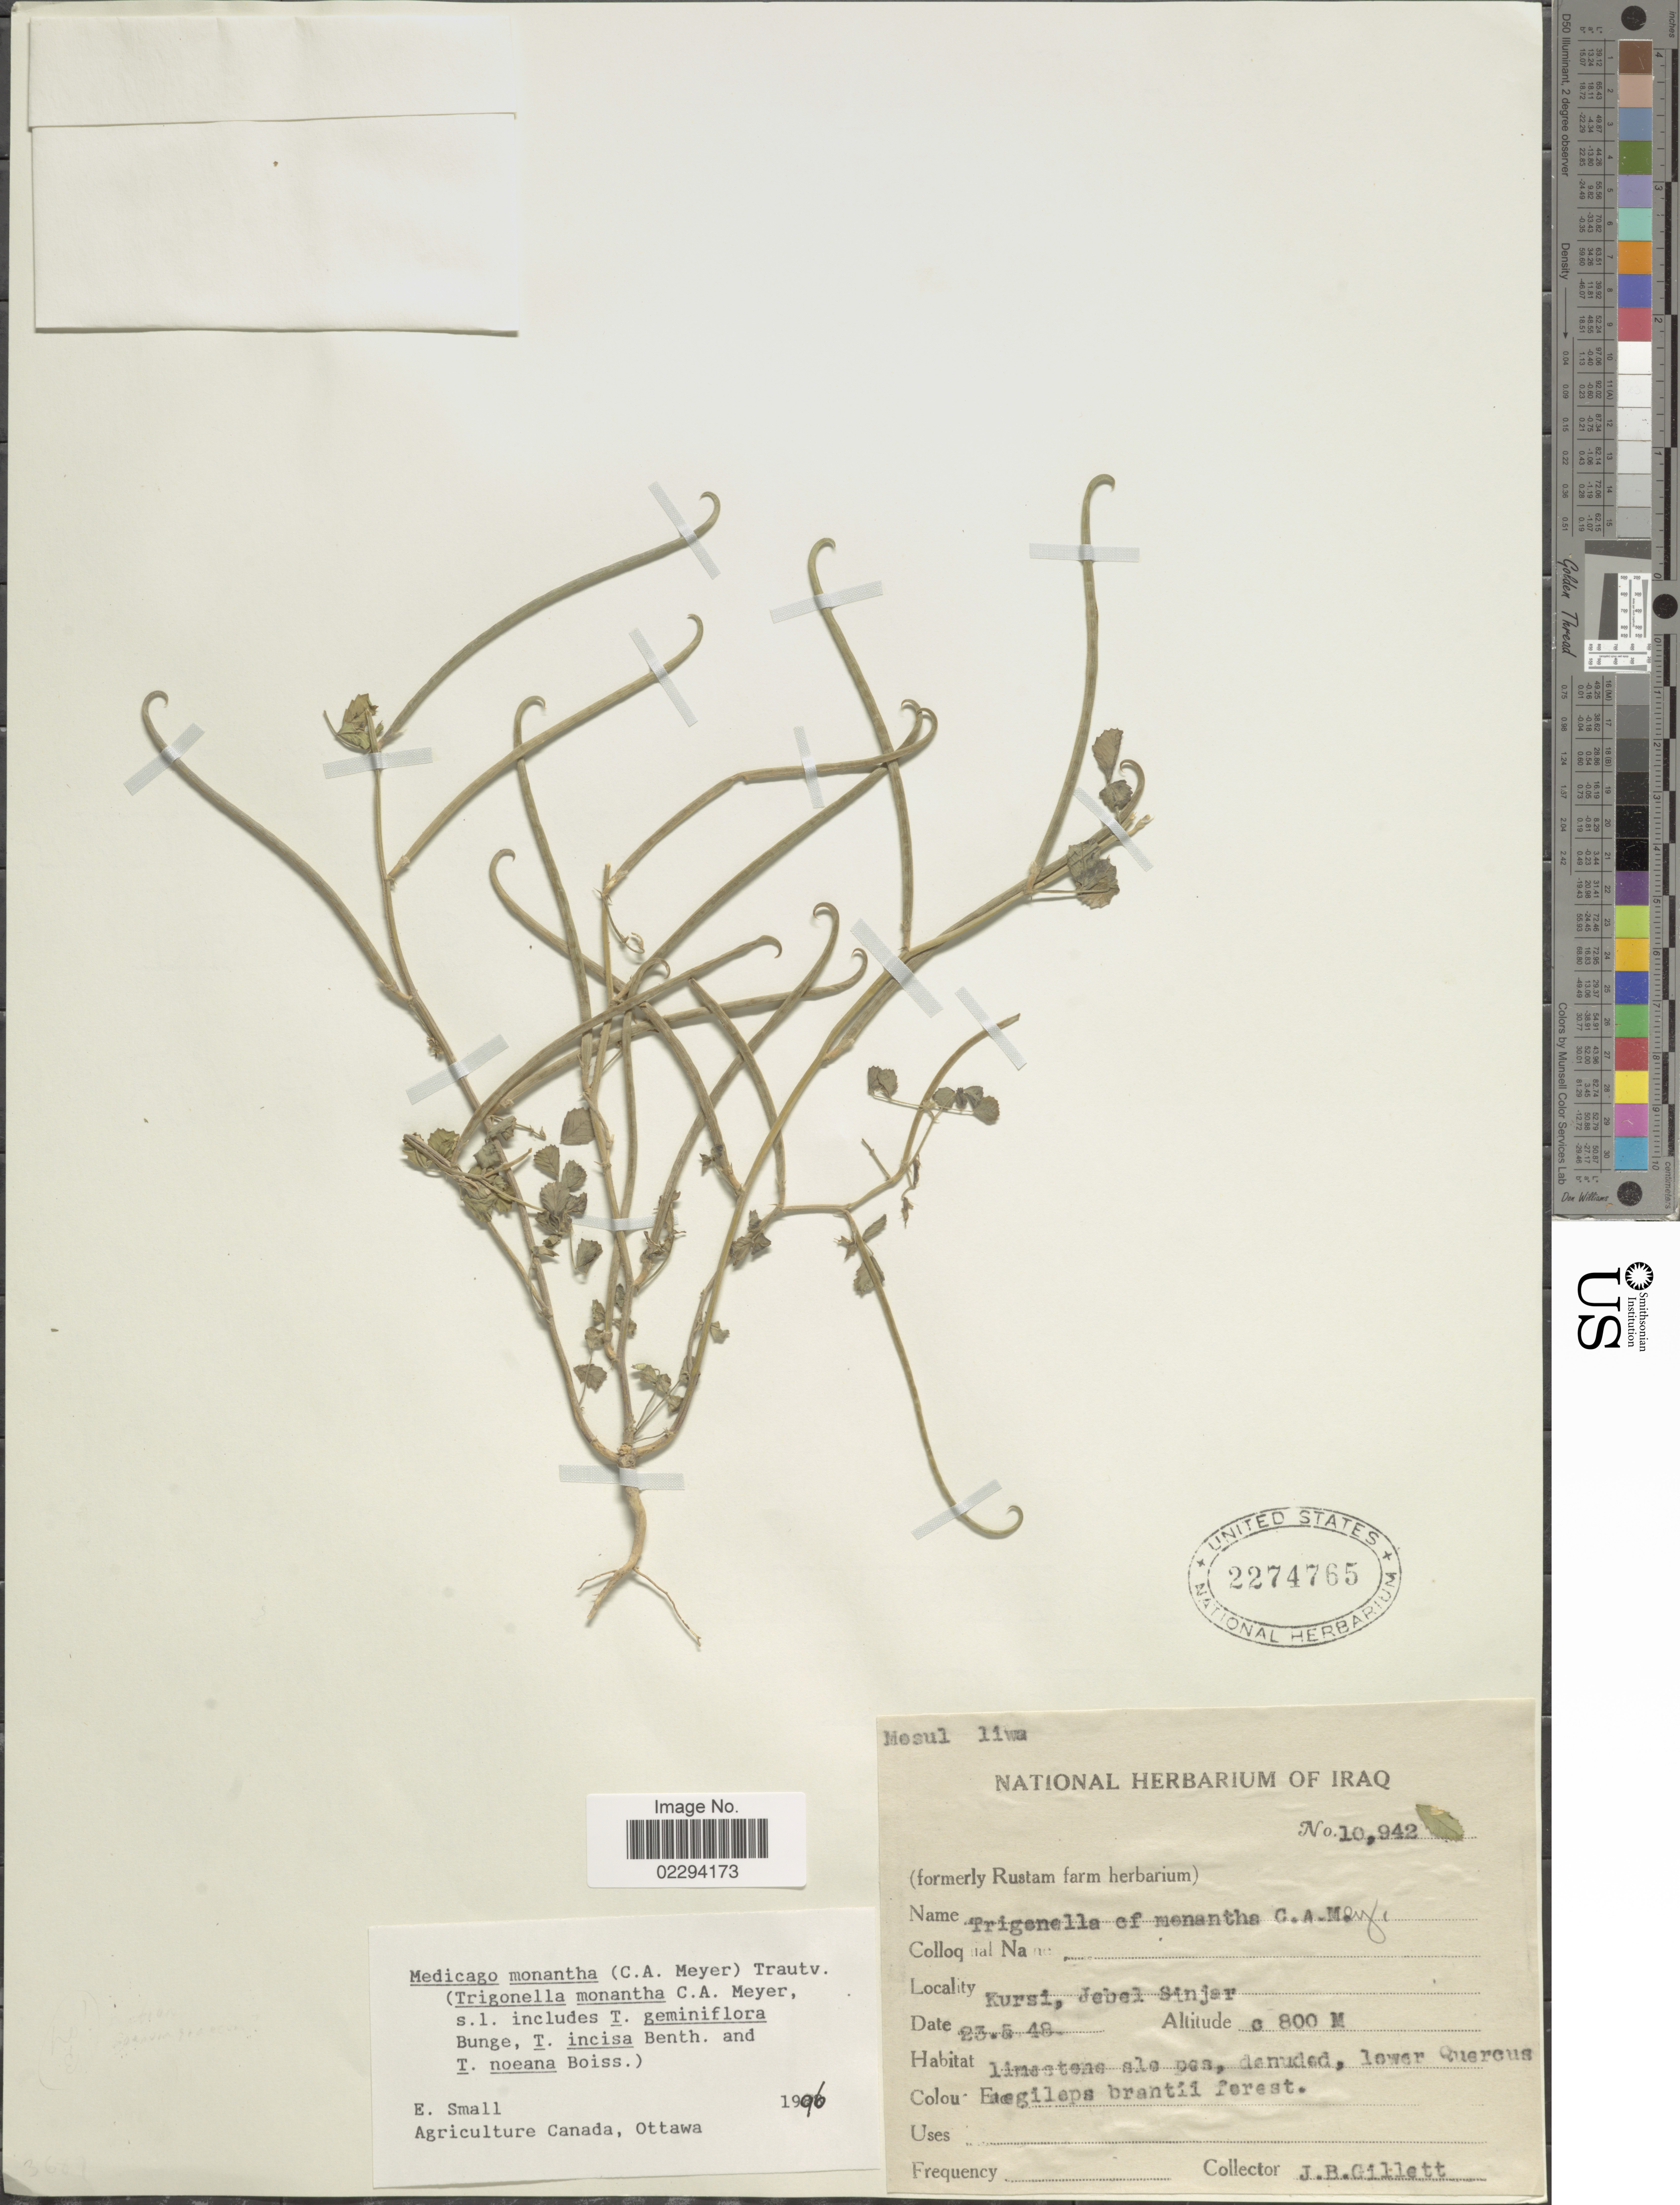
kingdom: Plantae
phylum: Tracheophyta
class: Magnoliopsida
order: Fabales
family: Fabaceae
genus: Medicago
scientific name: Medicago monantha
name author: (C.A. Mey.) Trautv.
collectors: J. B. Gillett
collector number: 10942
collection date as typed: Transcribed d/m/y: 23/5/48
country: Iraq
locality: Kursi, Jebel Sinjar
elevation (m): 800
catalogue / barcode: US 2274765